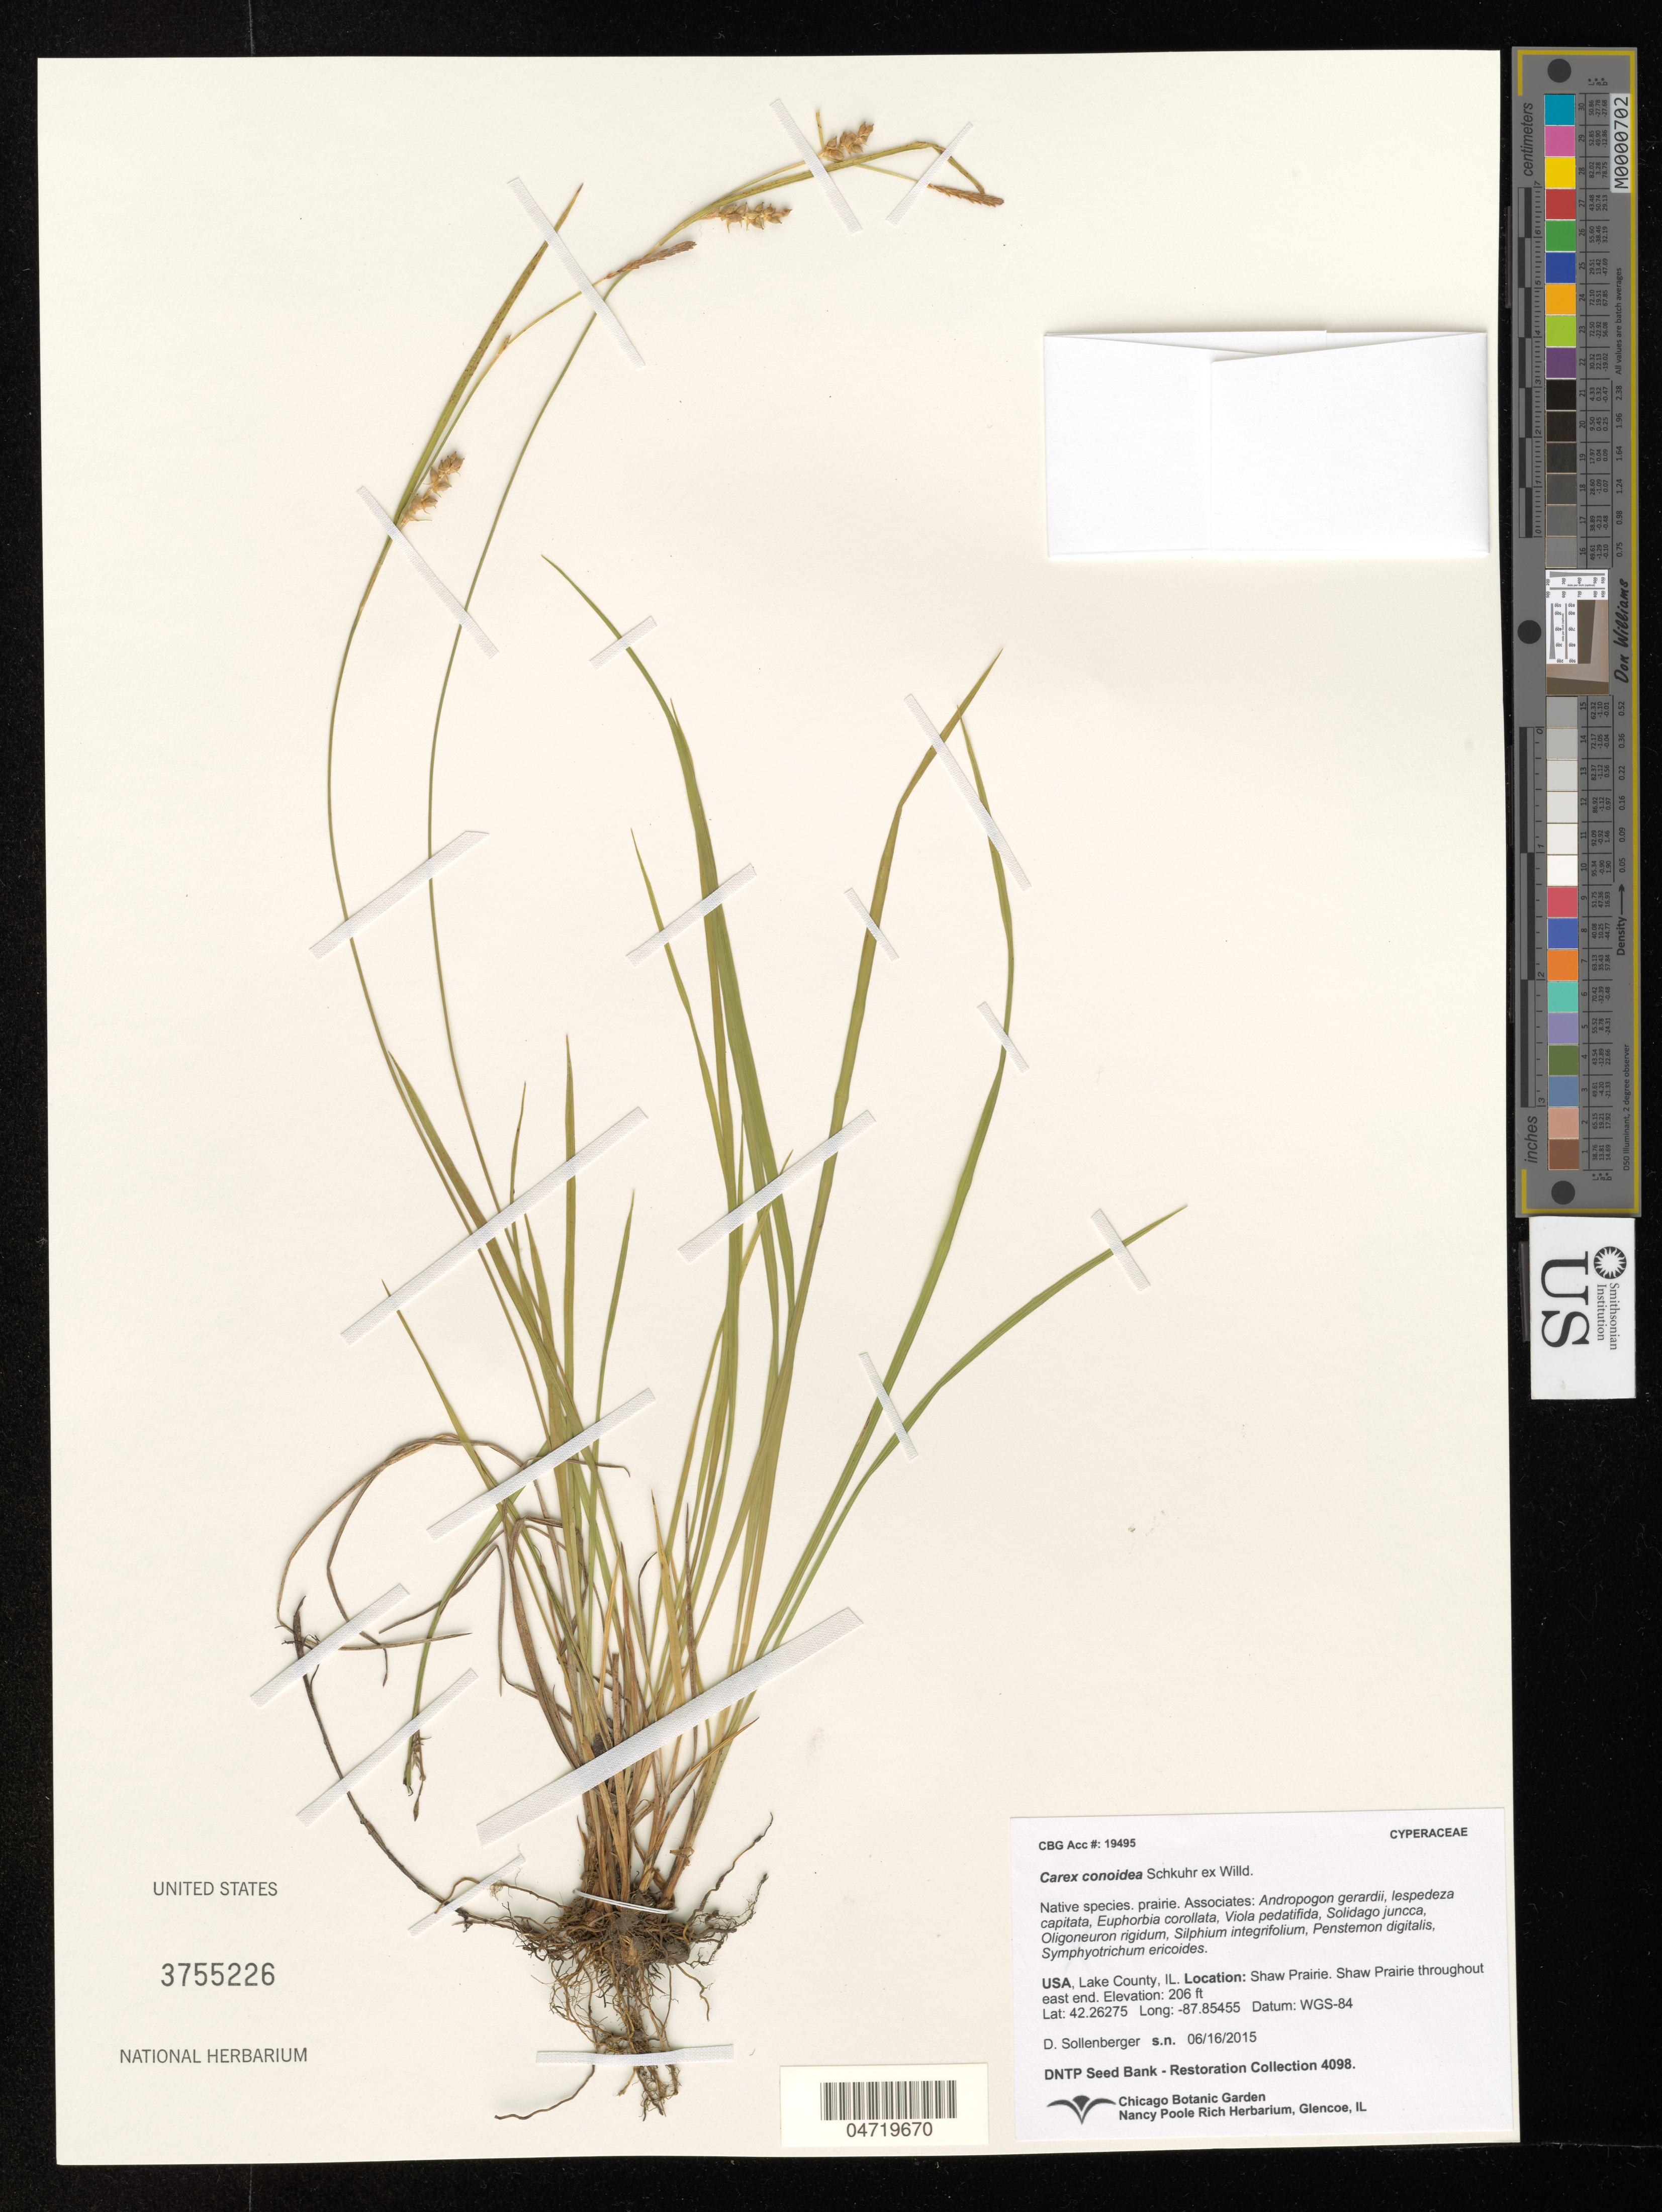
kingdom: Plantae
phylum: Tracheophyta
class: Liliopsida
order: Poales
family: Cyperaceae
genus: Carex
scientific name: Carex conoidea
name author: Willd.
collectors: D. Sollenberger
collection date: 2015-06-16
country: United States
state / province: Illinois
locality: Lake County, IL. Shaw Prairie. Shaw Prairie throughout east end.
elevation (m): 63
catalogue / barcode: US 3755226